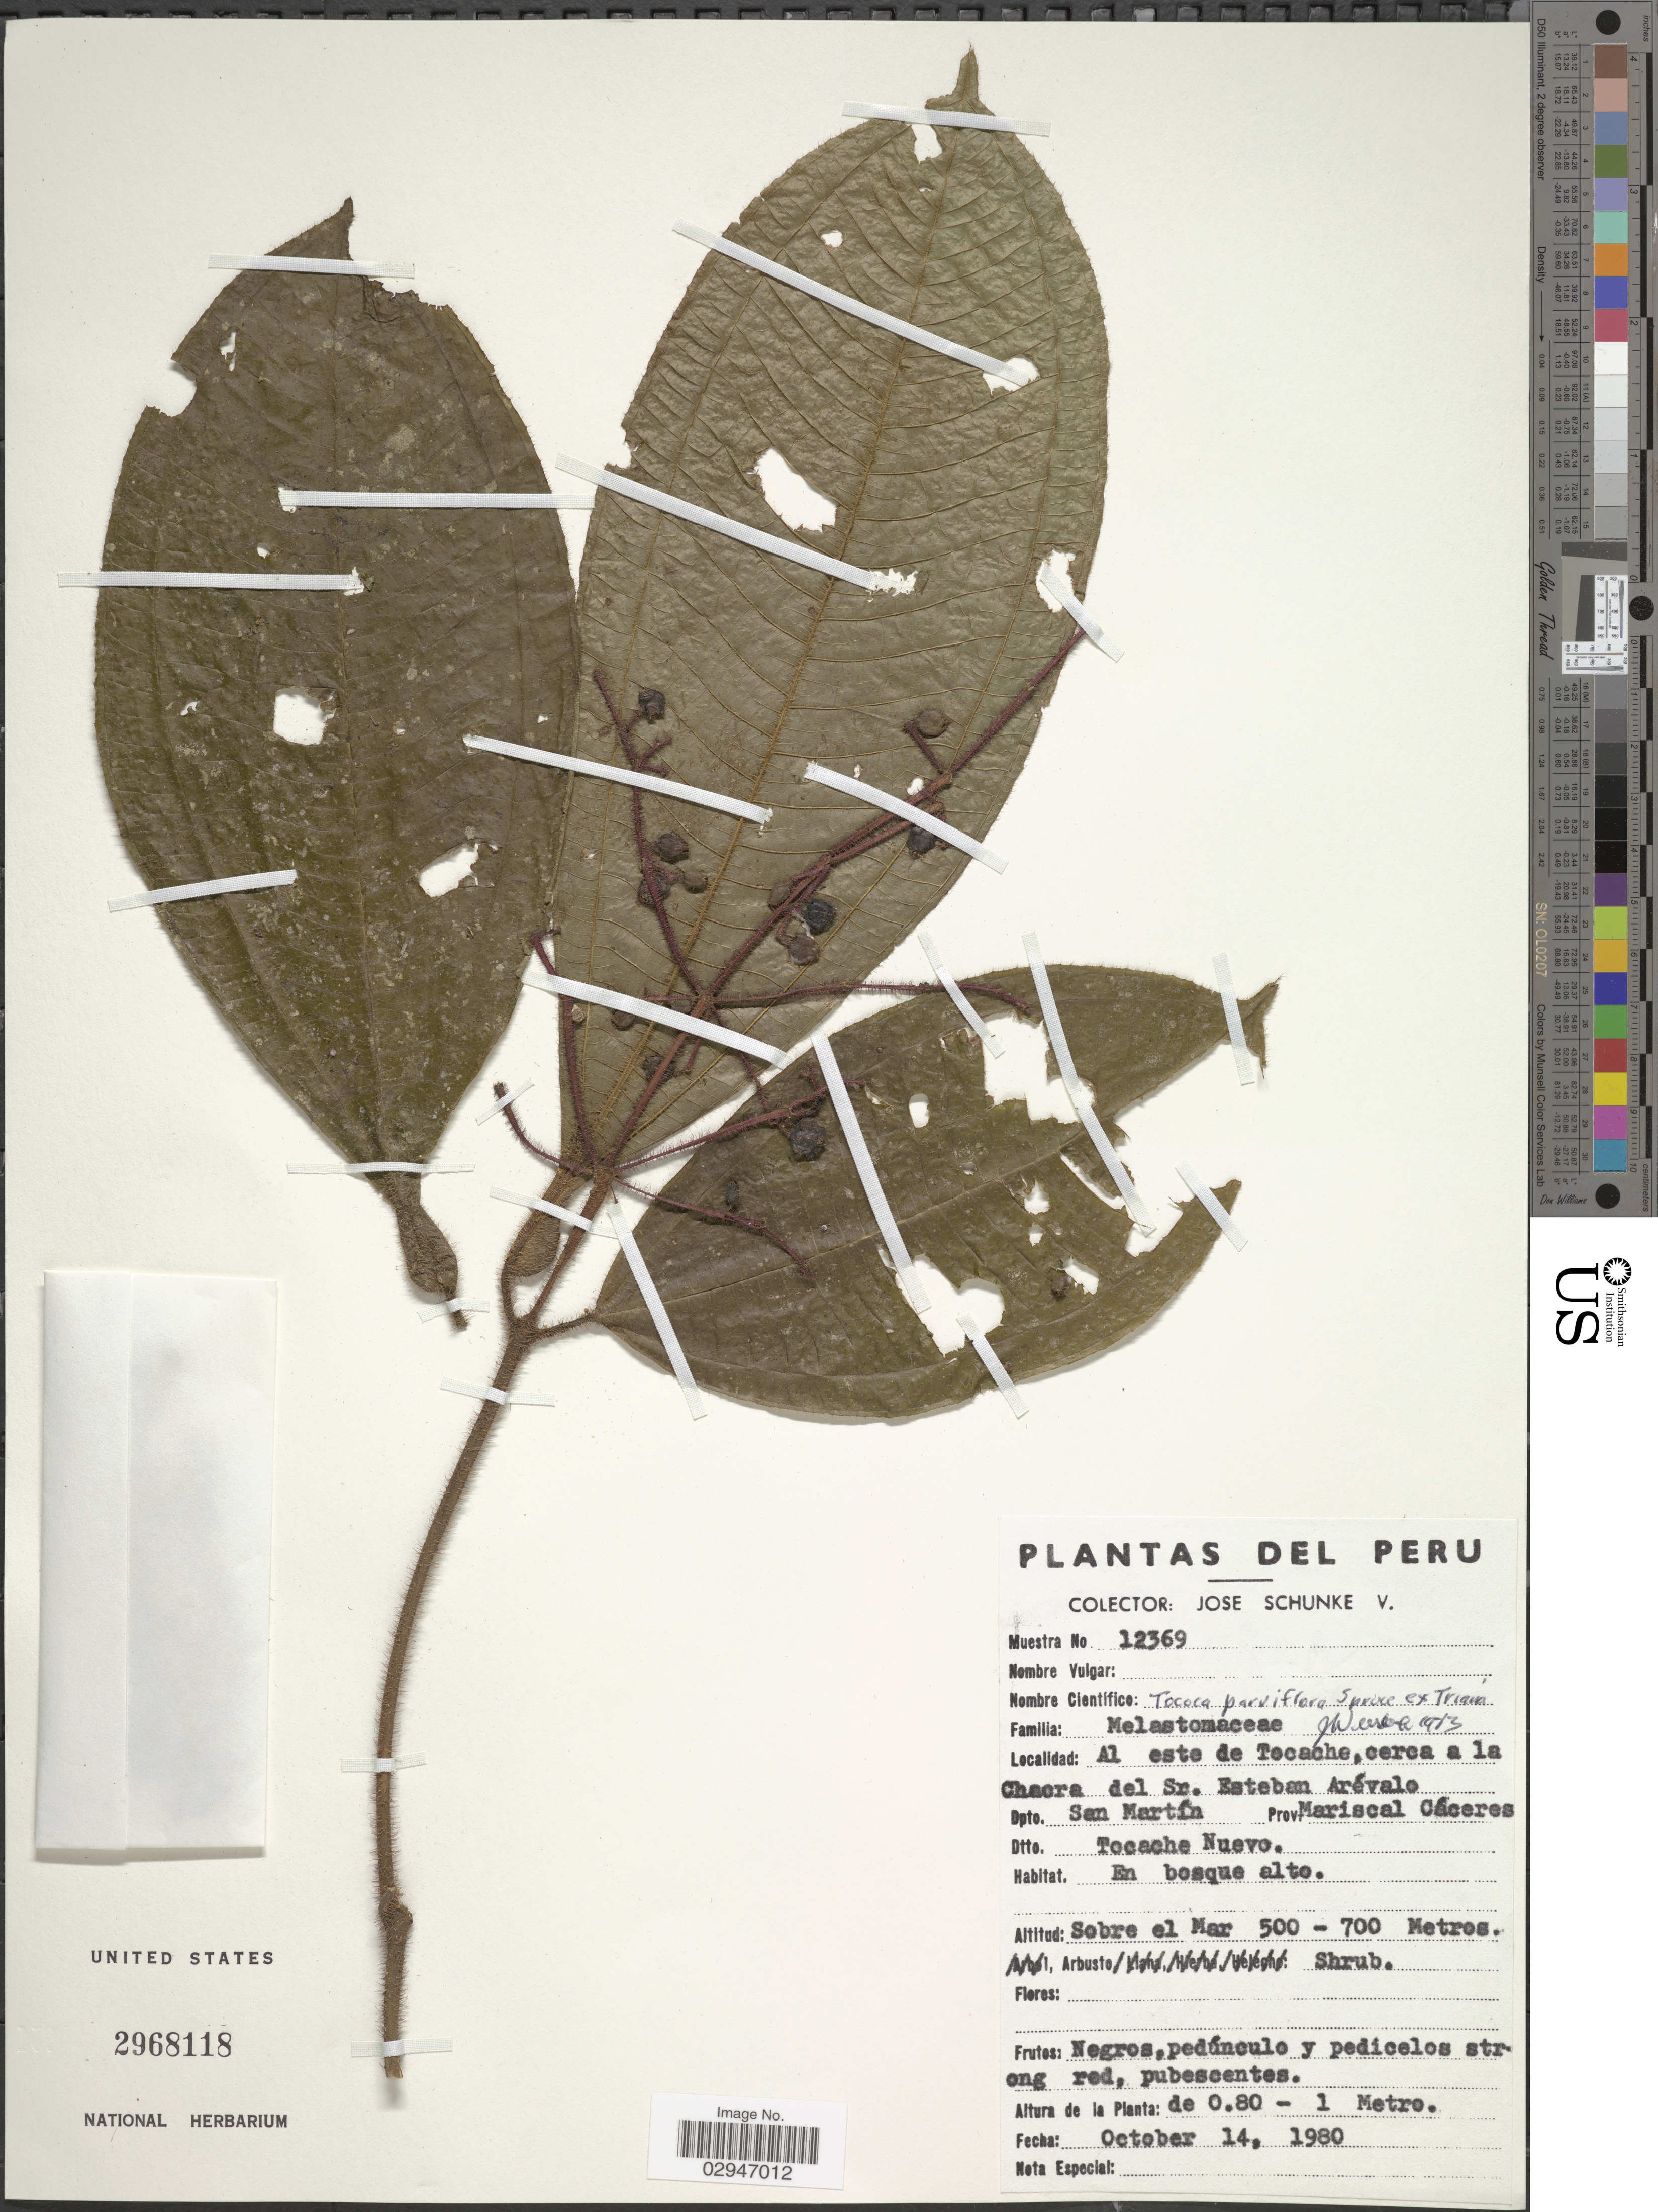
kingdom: Plantae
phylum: Tracheophyta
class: Magnoliopsida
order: Myrtales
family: Melastomataceae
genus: Tococa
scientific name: Tococa parviflora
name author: Spruce ex Triana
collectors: J. Schunke Vigo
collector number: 12369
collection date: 1980-10-14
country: Peru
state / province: San Martín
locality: Al este de Tocache, cerca a la Chaora del Sr. Esteban Arévalo. Dpto. San Martín Prov. Mariscal Cáceres. Dtto. Tocache Nuevo.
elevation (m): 500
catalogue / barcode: US 2968118